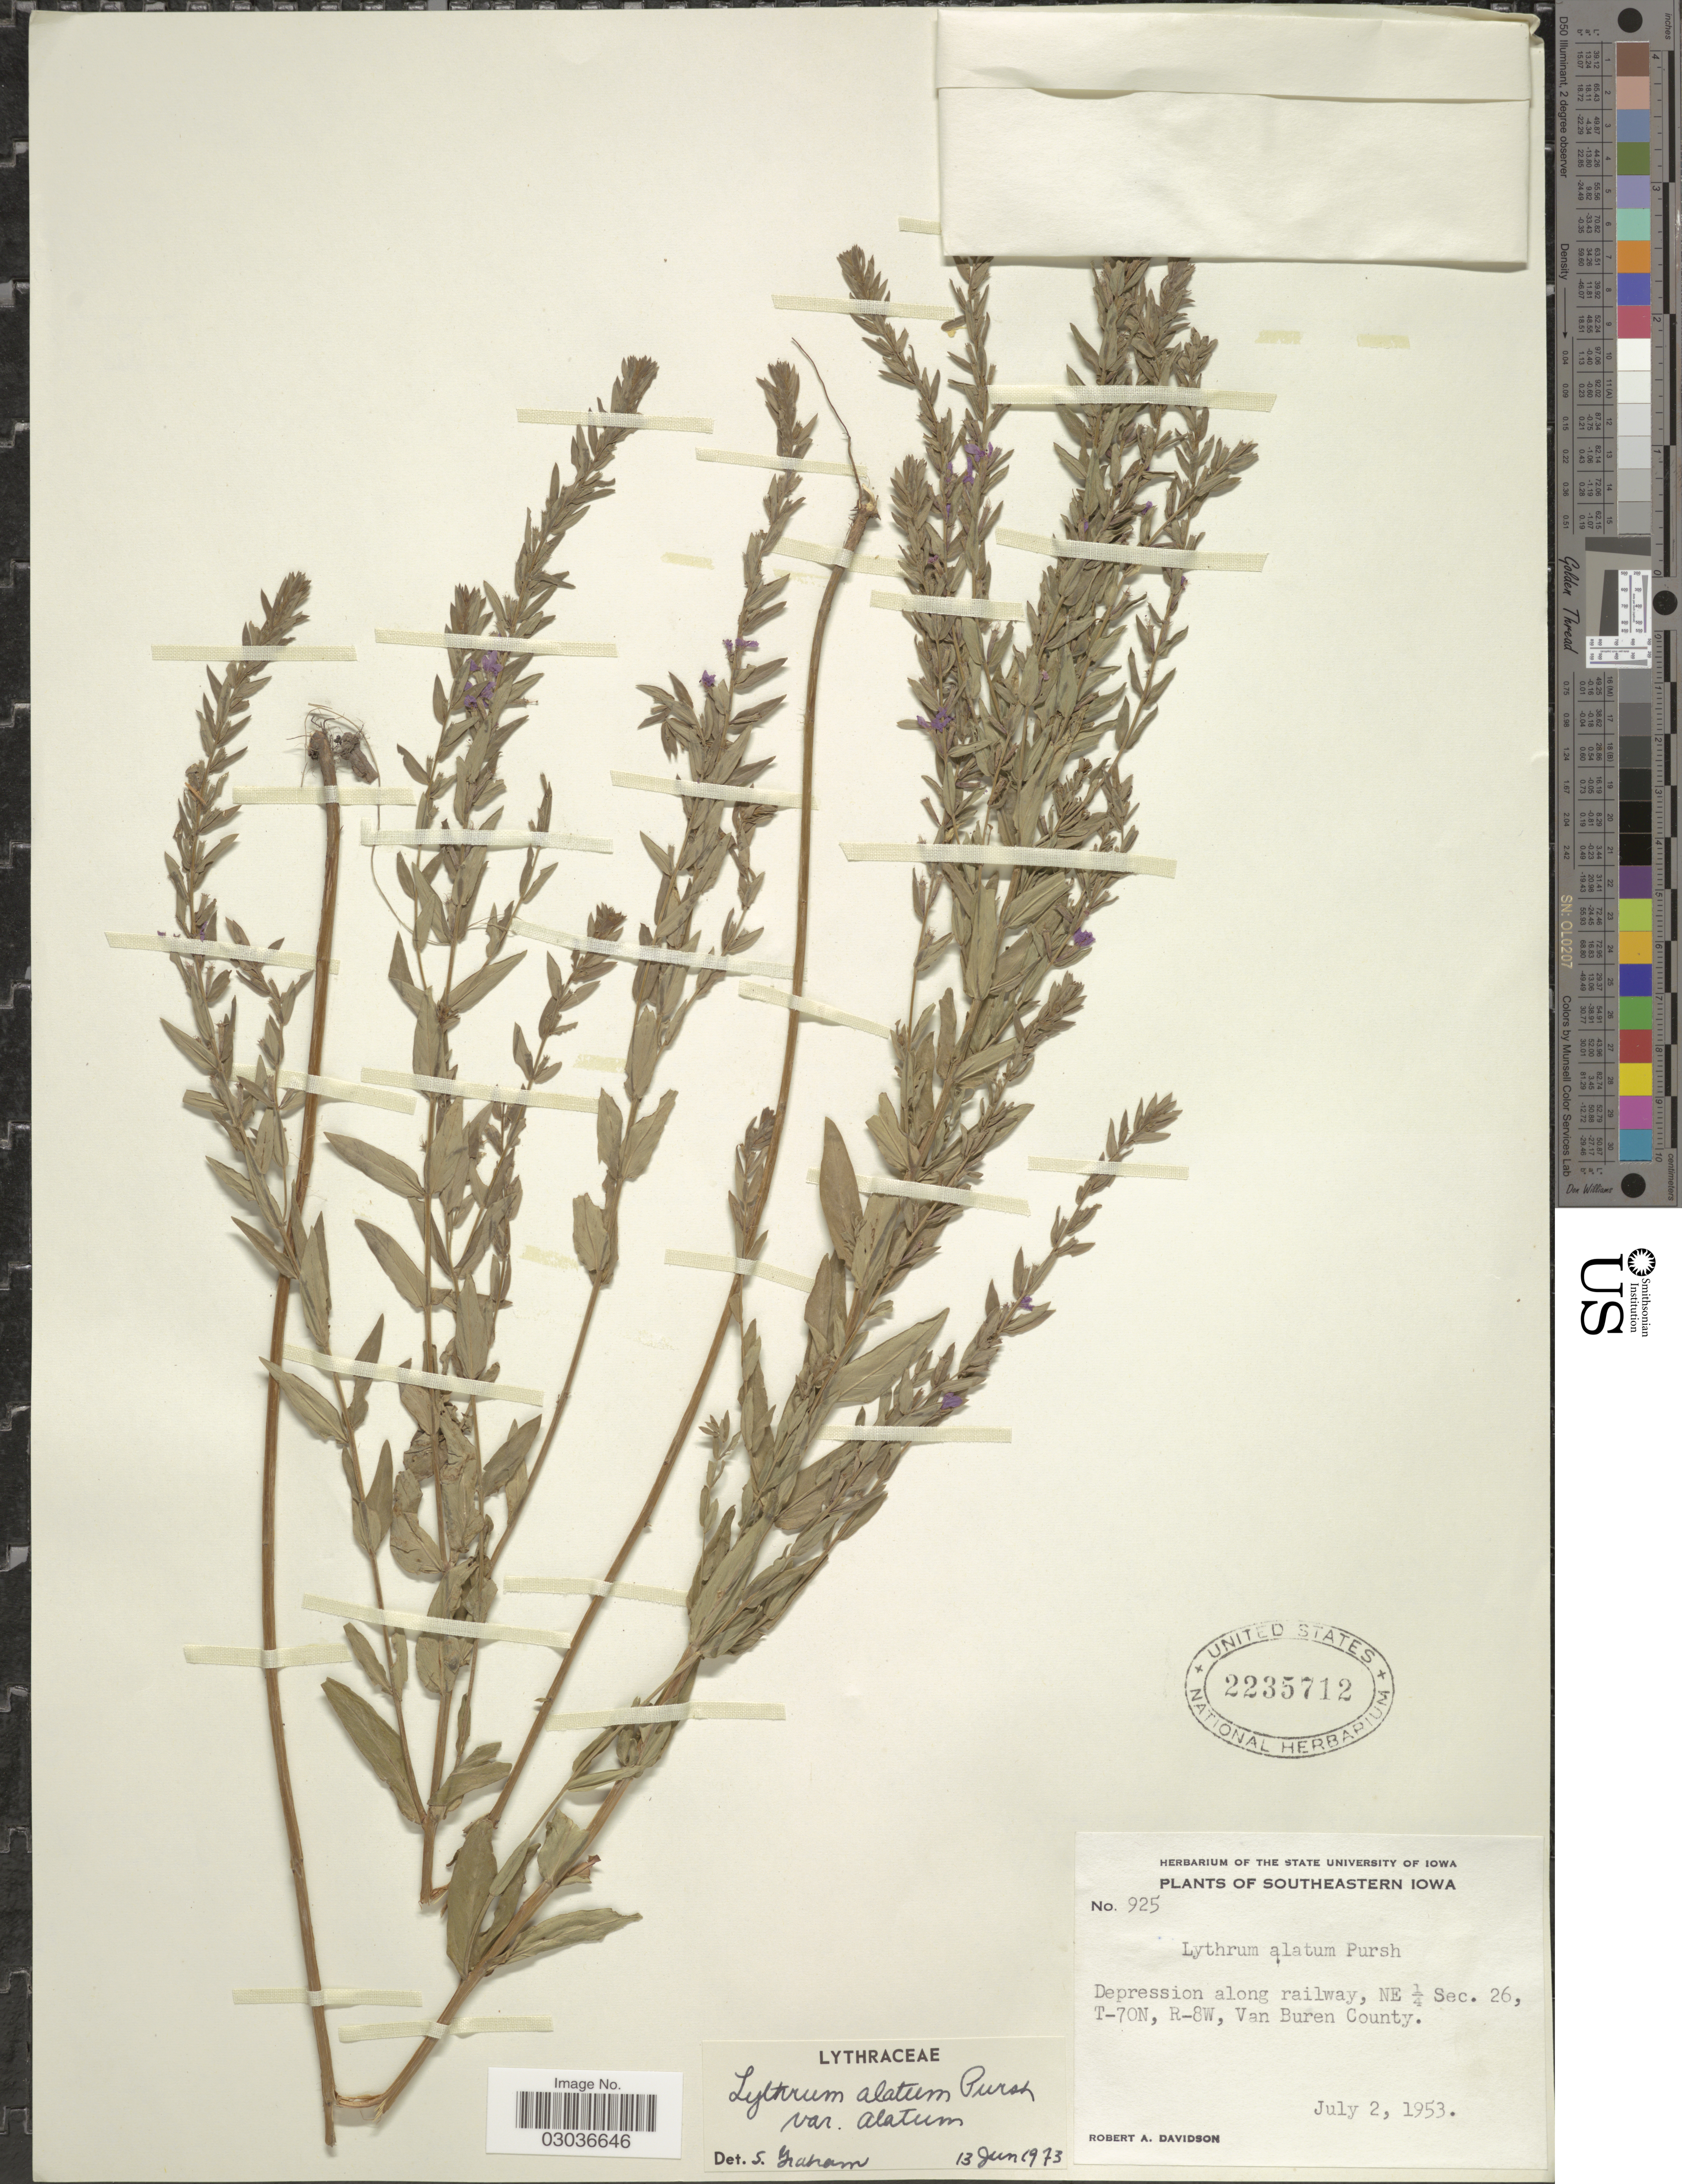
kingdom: Plantae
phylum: Tracheophyta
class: Magnoliopsida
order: Myrtales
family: Lythraceae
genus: Lythrum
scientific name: Lythrum alatum var. alatum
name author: Pursh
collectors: R. A. Davidson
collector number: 925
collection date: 1953-07-02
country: United States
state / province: Iowa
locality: Southeastern Iowa. Depression along railway, NE ¼ Sec. 26, T-70N, R-8W, Van Buren County.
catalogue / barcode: US 2235712